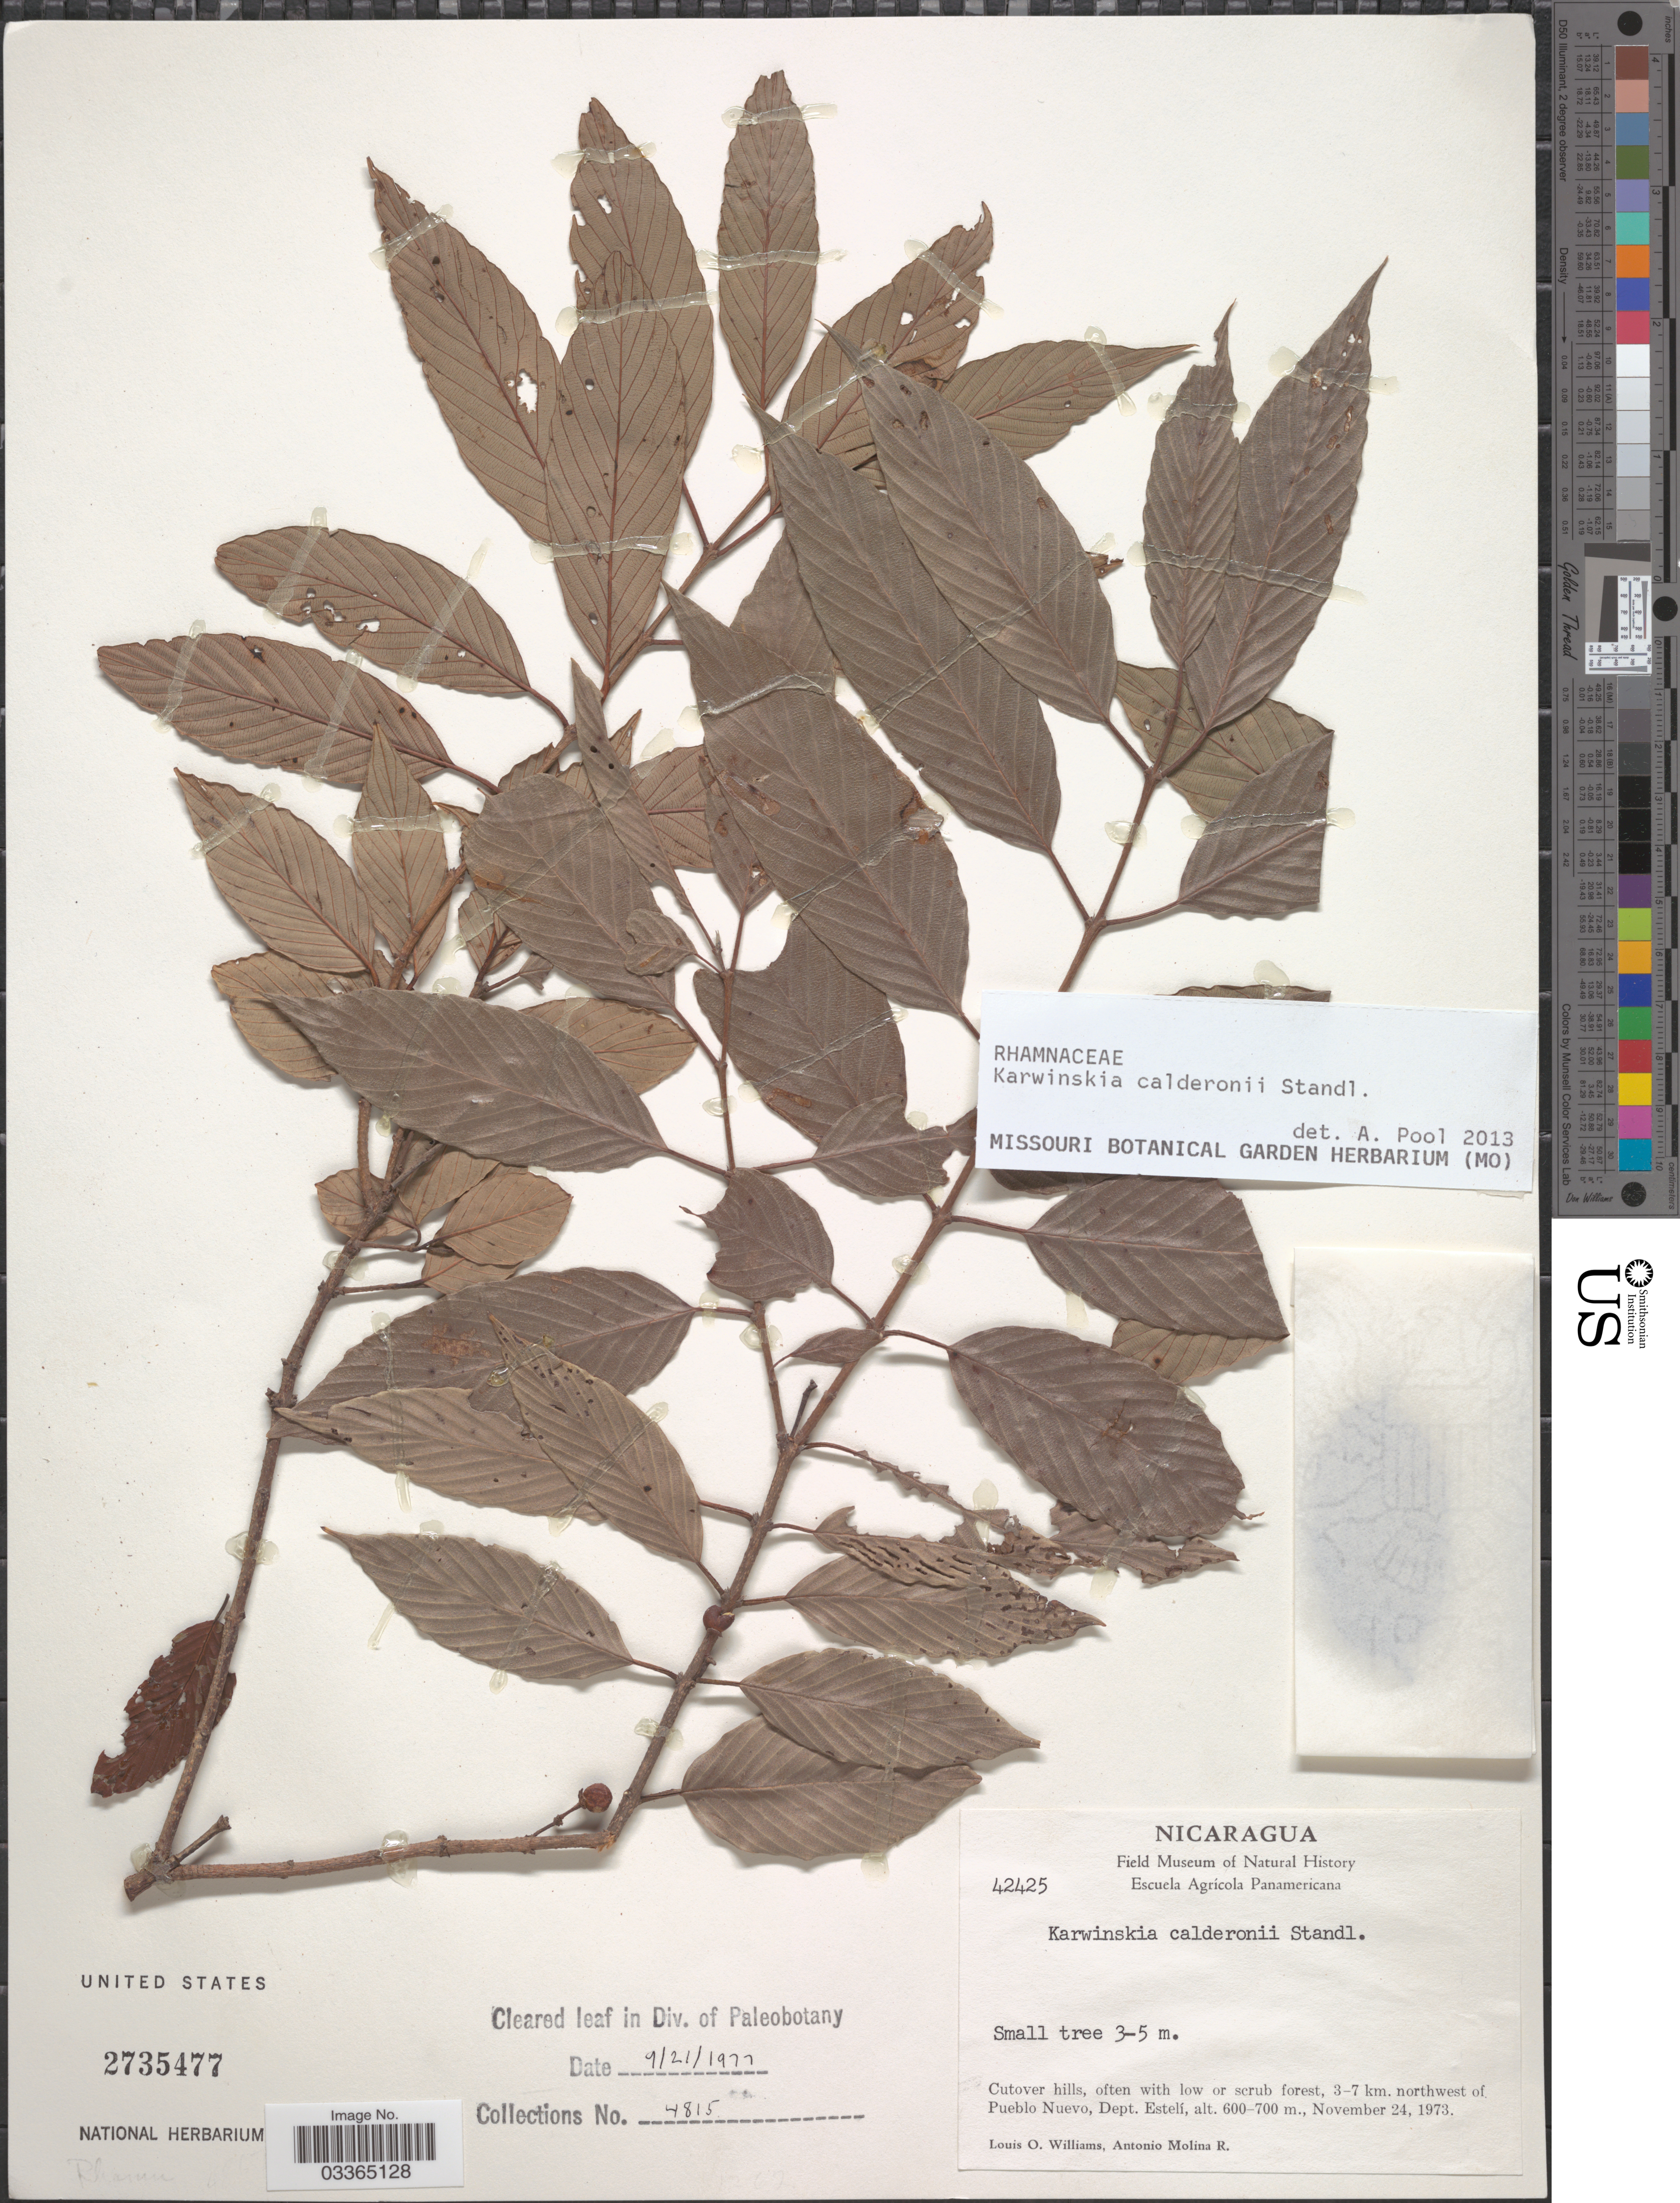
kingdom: Plantae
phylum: Tracheophyta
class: Magnoliopsida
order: Rosales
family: Rhamnaceae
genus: Karwinskia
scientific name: Karwinskia calderonii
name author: Standl.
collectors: L. O. Williams & A. Molina R.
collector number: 42425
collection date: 1973-11-24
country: Nicaragua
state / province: Esteli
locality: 3-7 km. northwest of Pueblo Nuevo, Dept. Estelí.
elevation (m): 600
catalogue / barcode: US 2735477